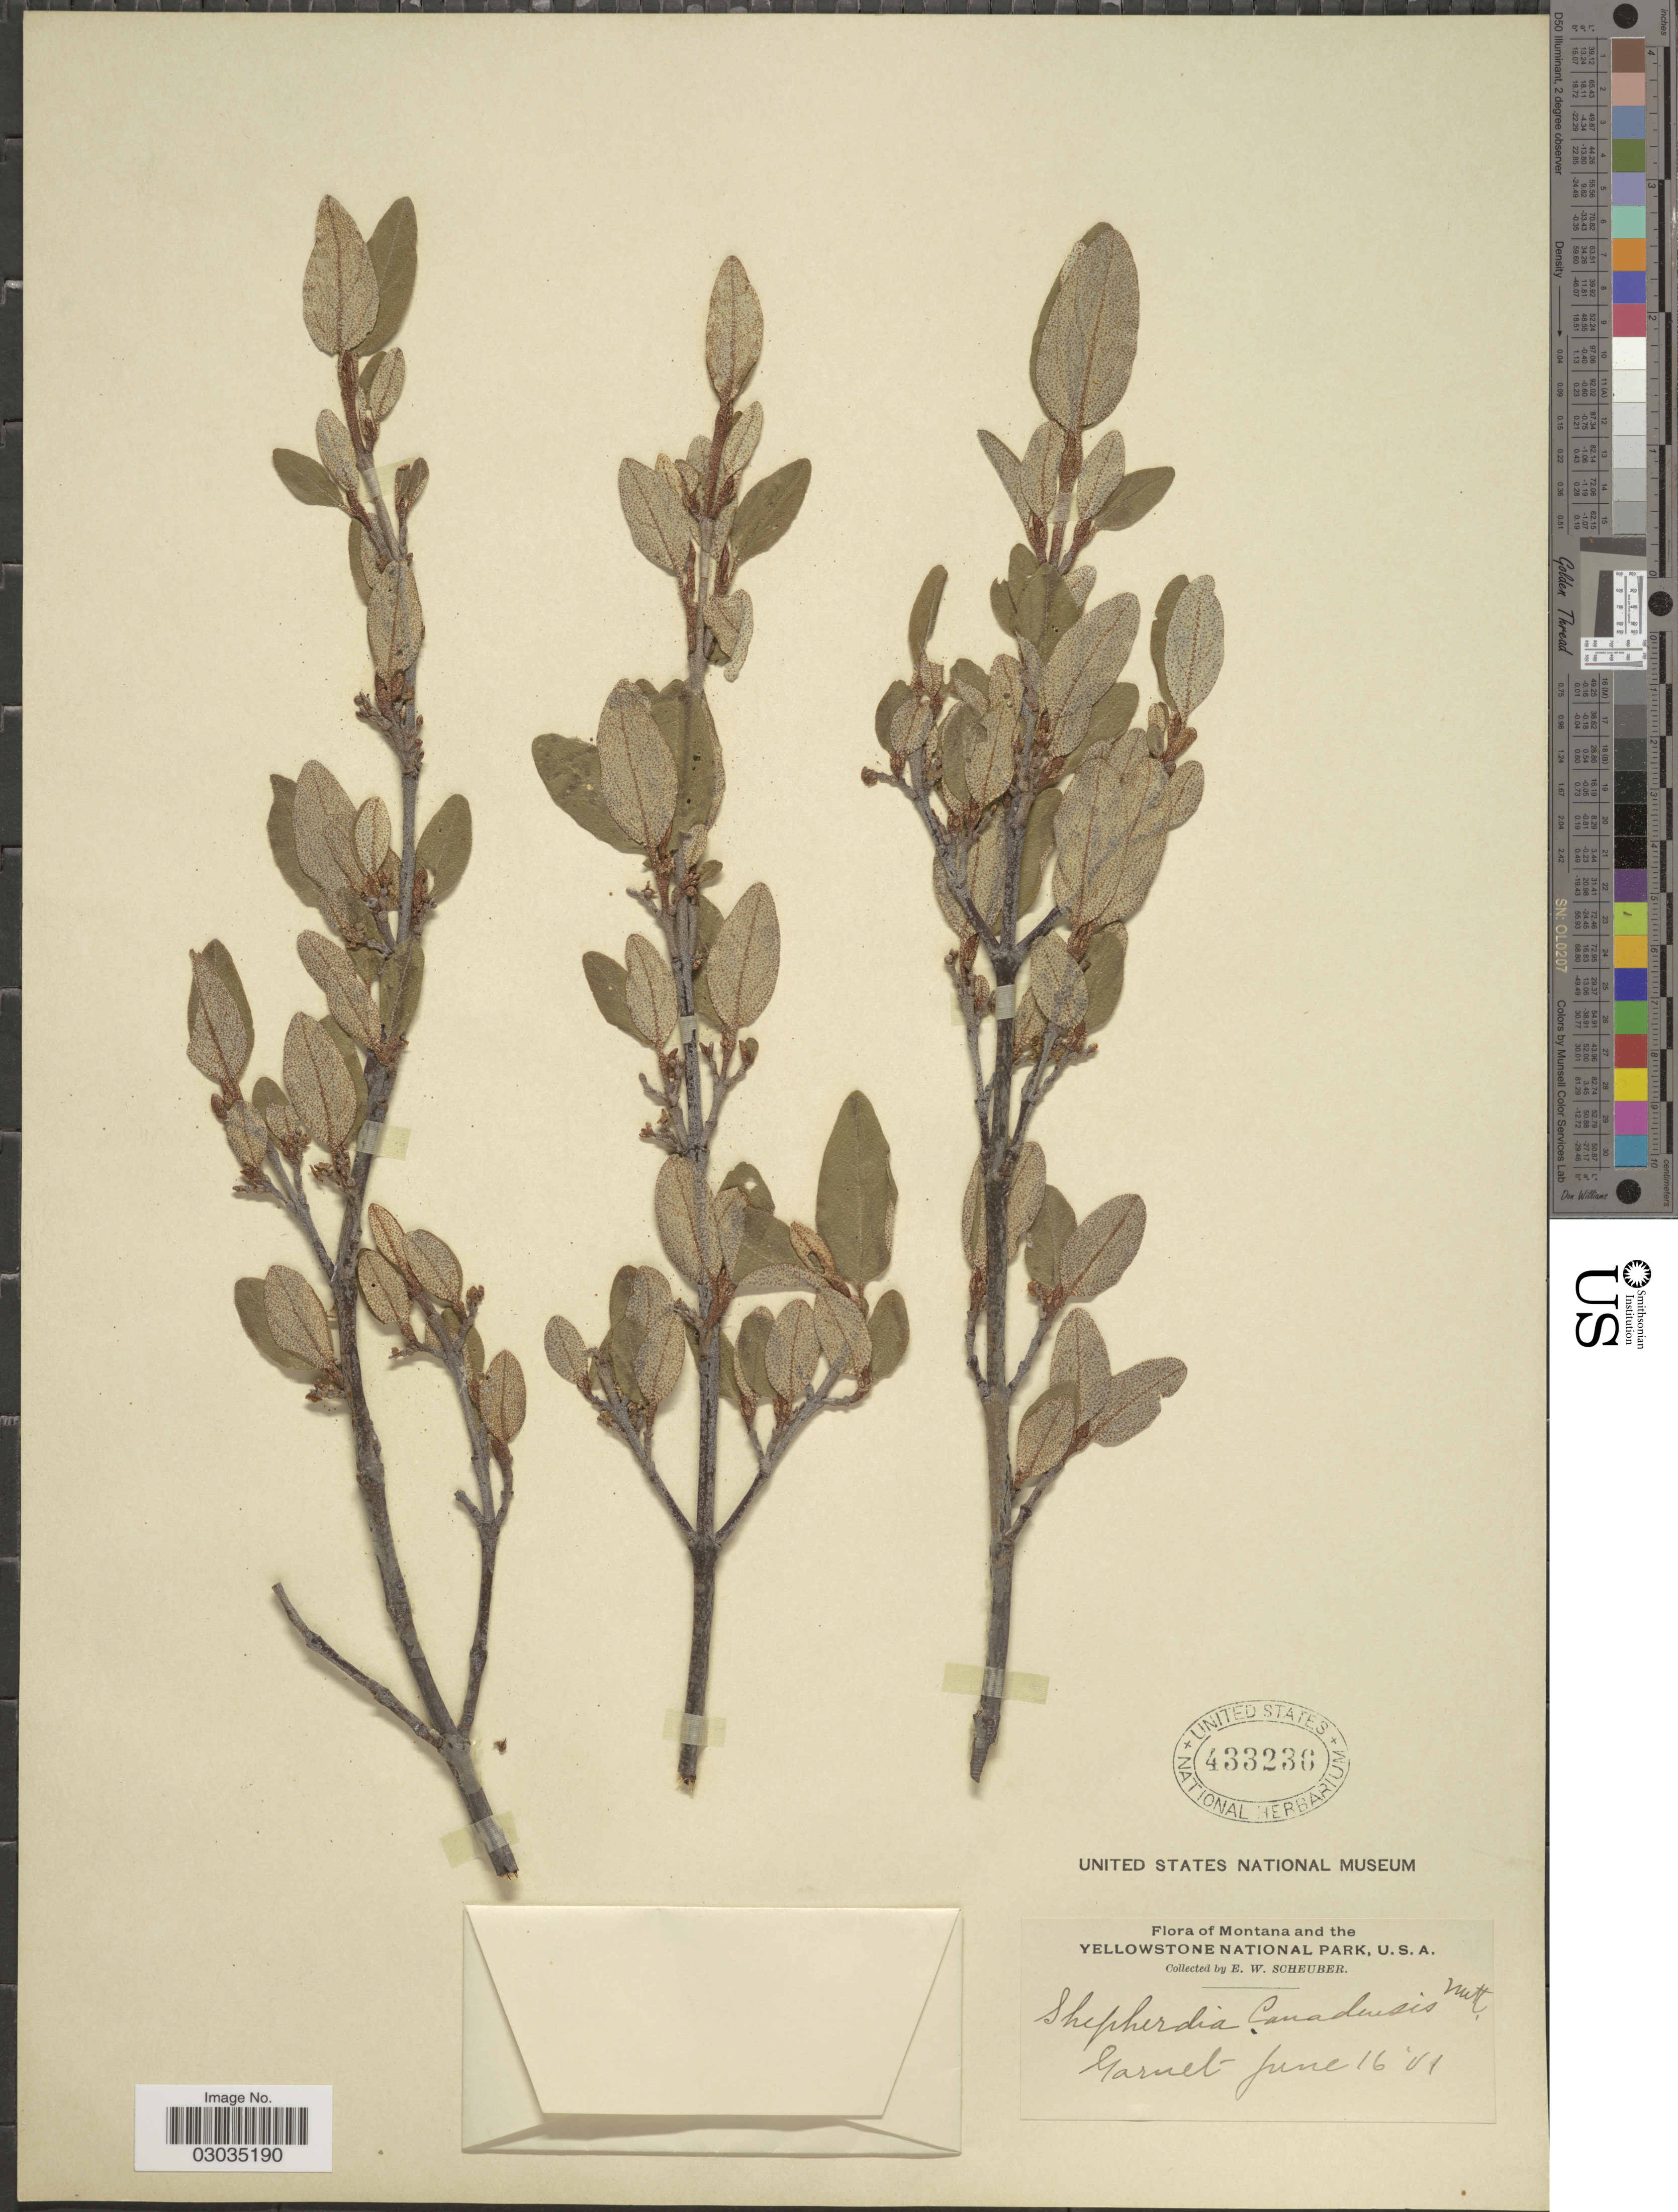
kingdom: Plantae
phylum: Tracheophyta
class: Magnoliopsida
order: Rosales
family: Elaeagnaceae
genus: Shepherdia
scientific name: Shepherdia canadensis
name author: (L.) Nutt.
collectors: E. Scheuber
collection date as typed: Transcribed d/m/y: 16/6/1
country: United States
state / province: Wyoming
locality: Yellowstone National Park, Garnet.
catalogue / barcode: US 433236